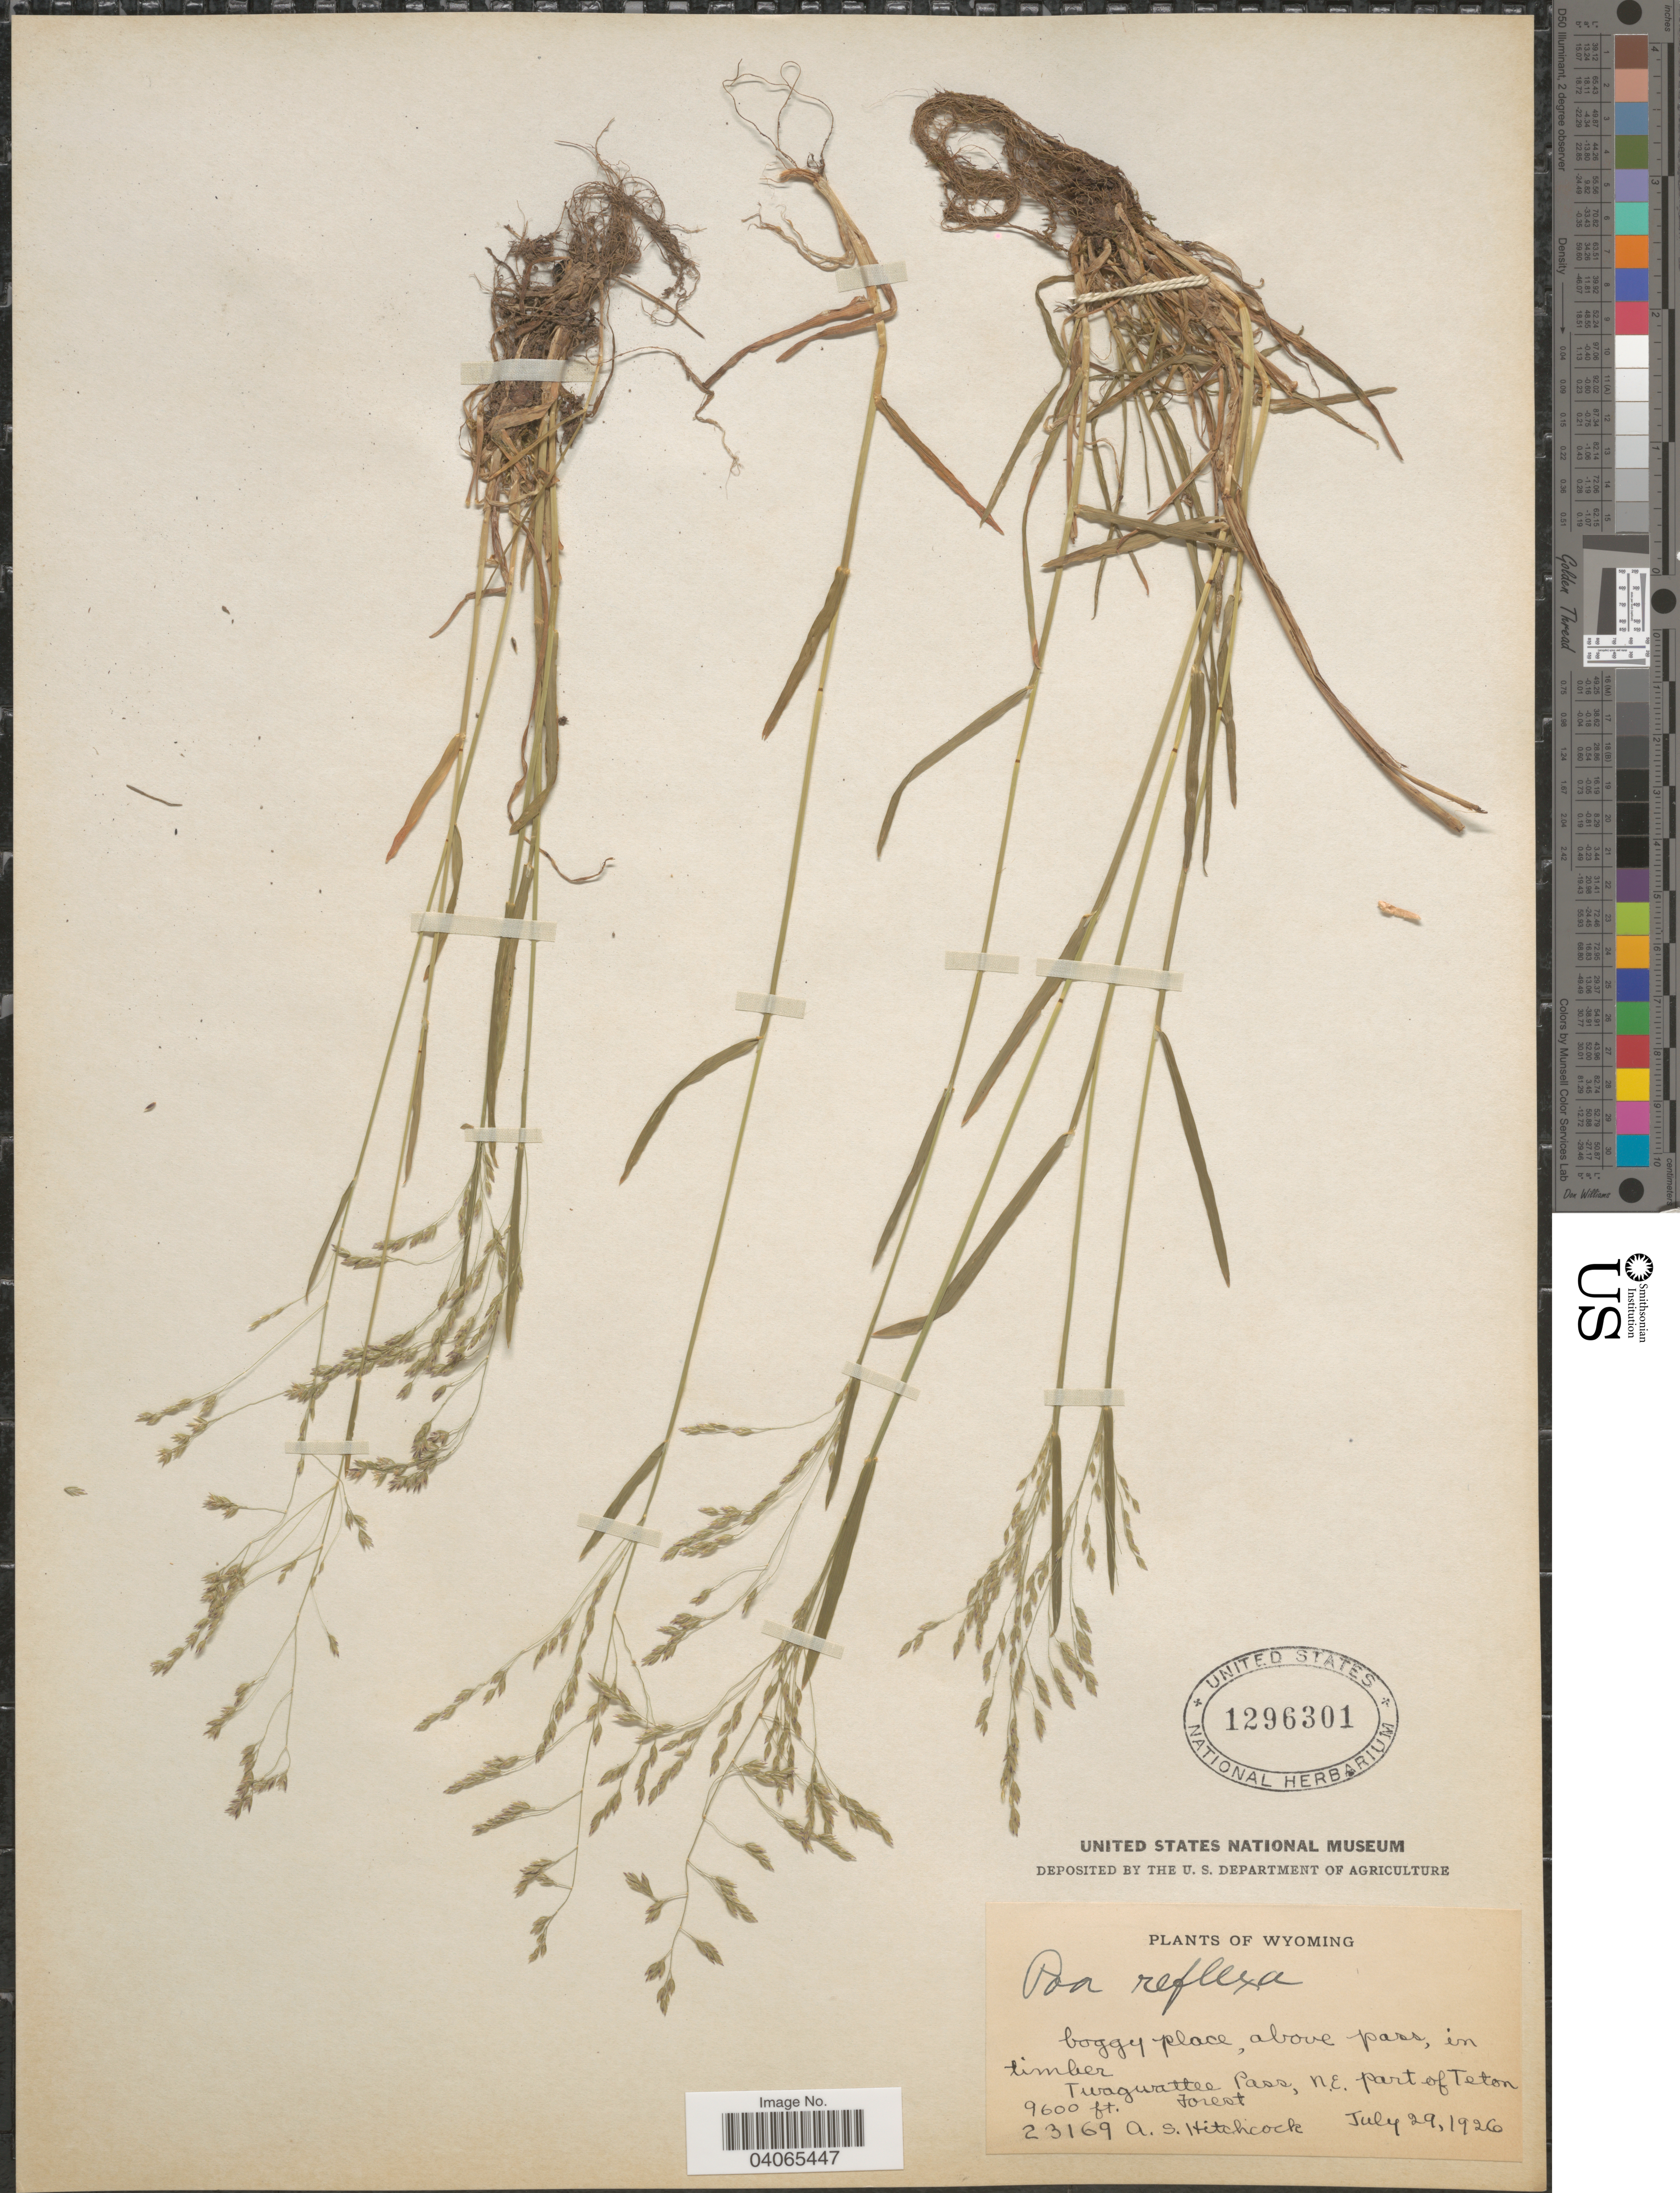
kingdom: Plantae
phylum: Tracheophyta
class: Liliopsida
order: Poales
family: Poaceae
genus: Poa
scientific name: Poa reflexa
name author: Vasey & Scribn.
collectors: A. S. Hitchcock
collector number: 23169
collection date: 1926-07-29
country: United States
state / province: Wyoming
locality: Bogy place, above pass, in timber. Twagwattee Pass, N.E. Part of Teton Forest.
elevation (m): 2926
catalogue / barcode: US 1296301